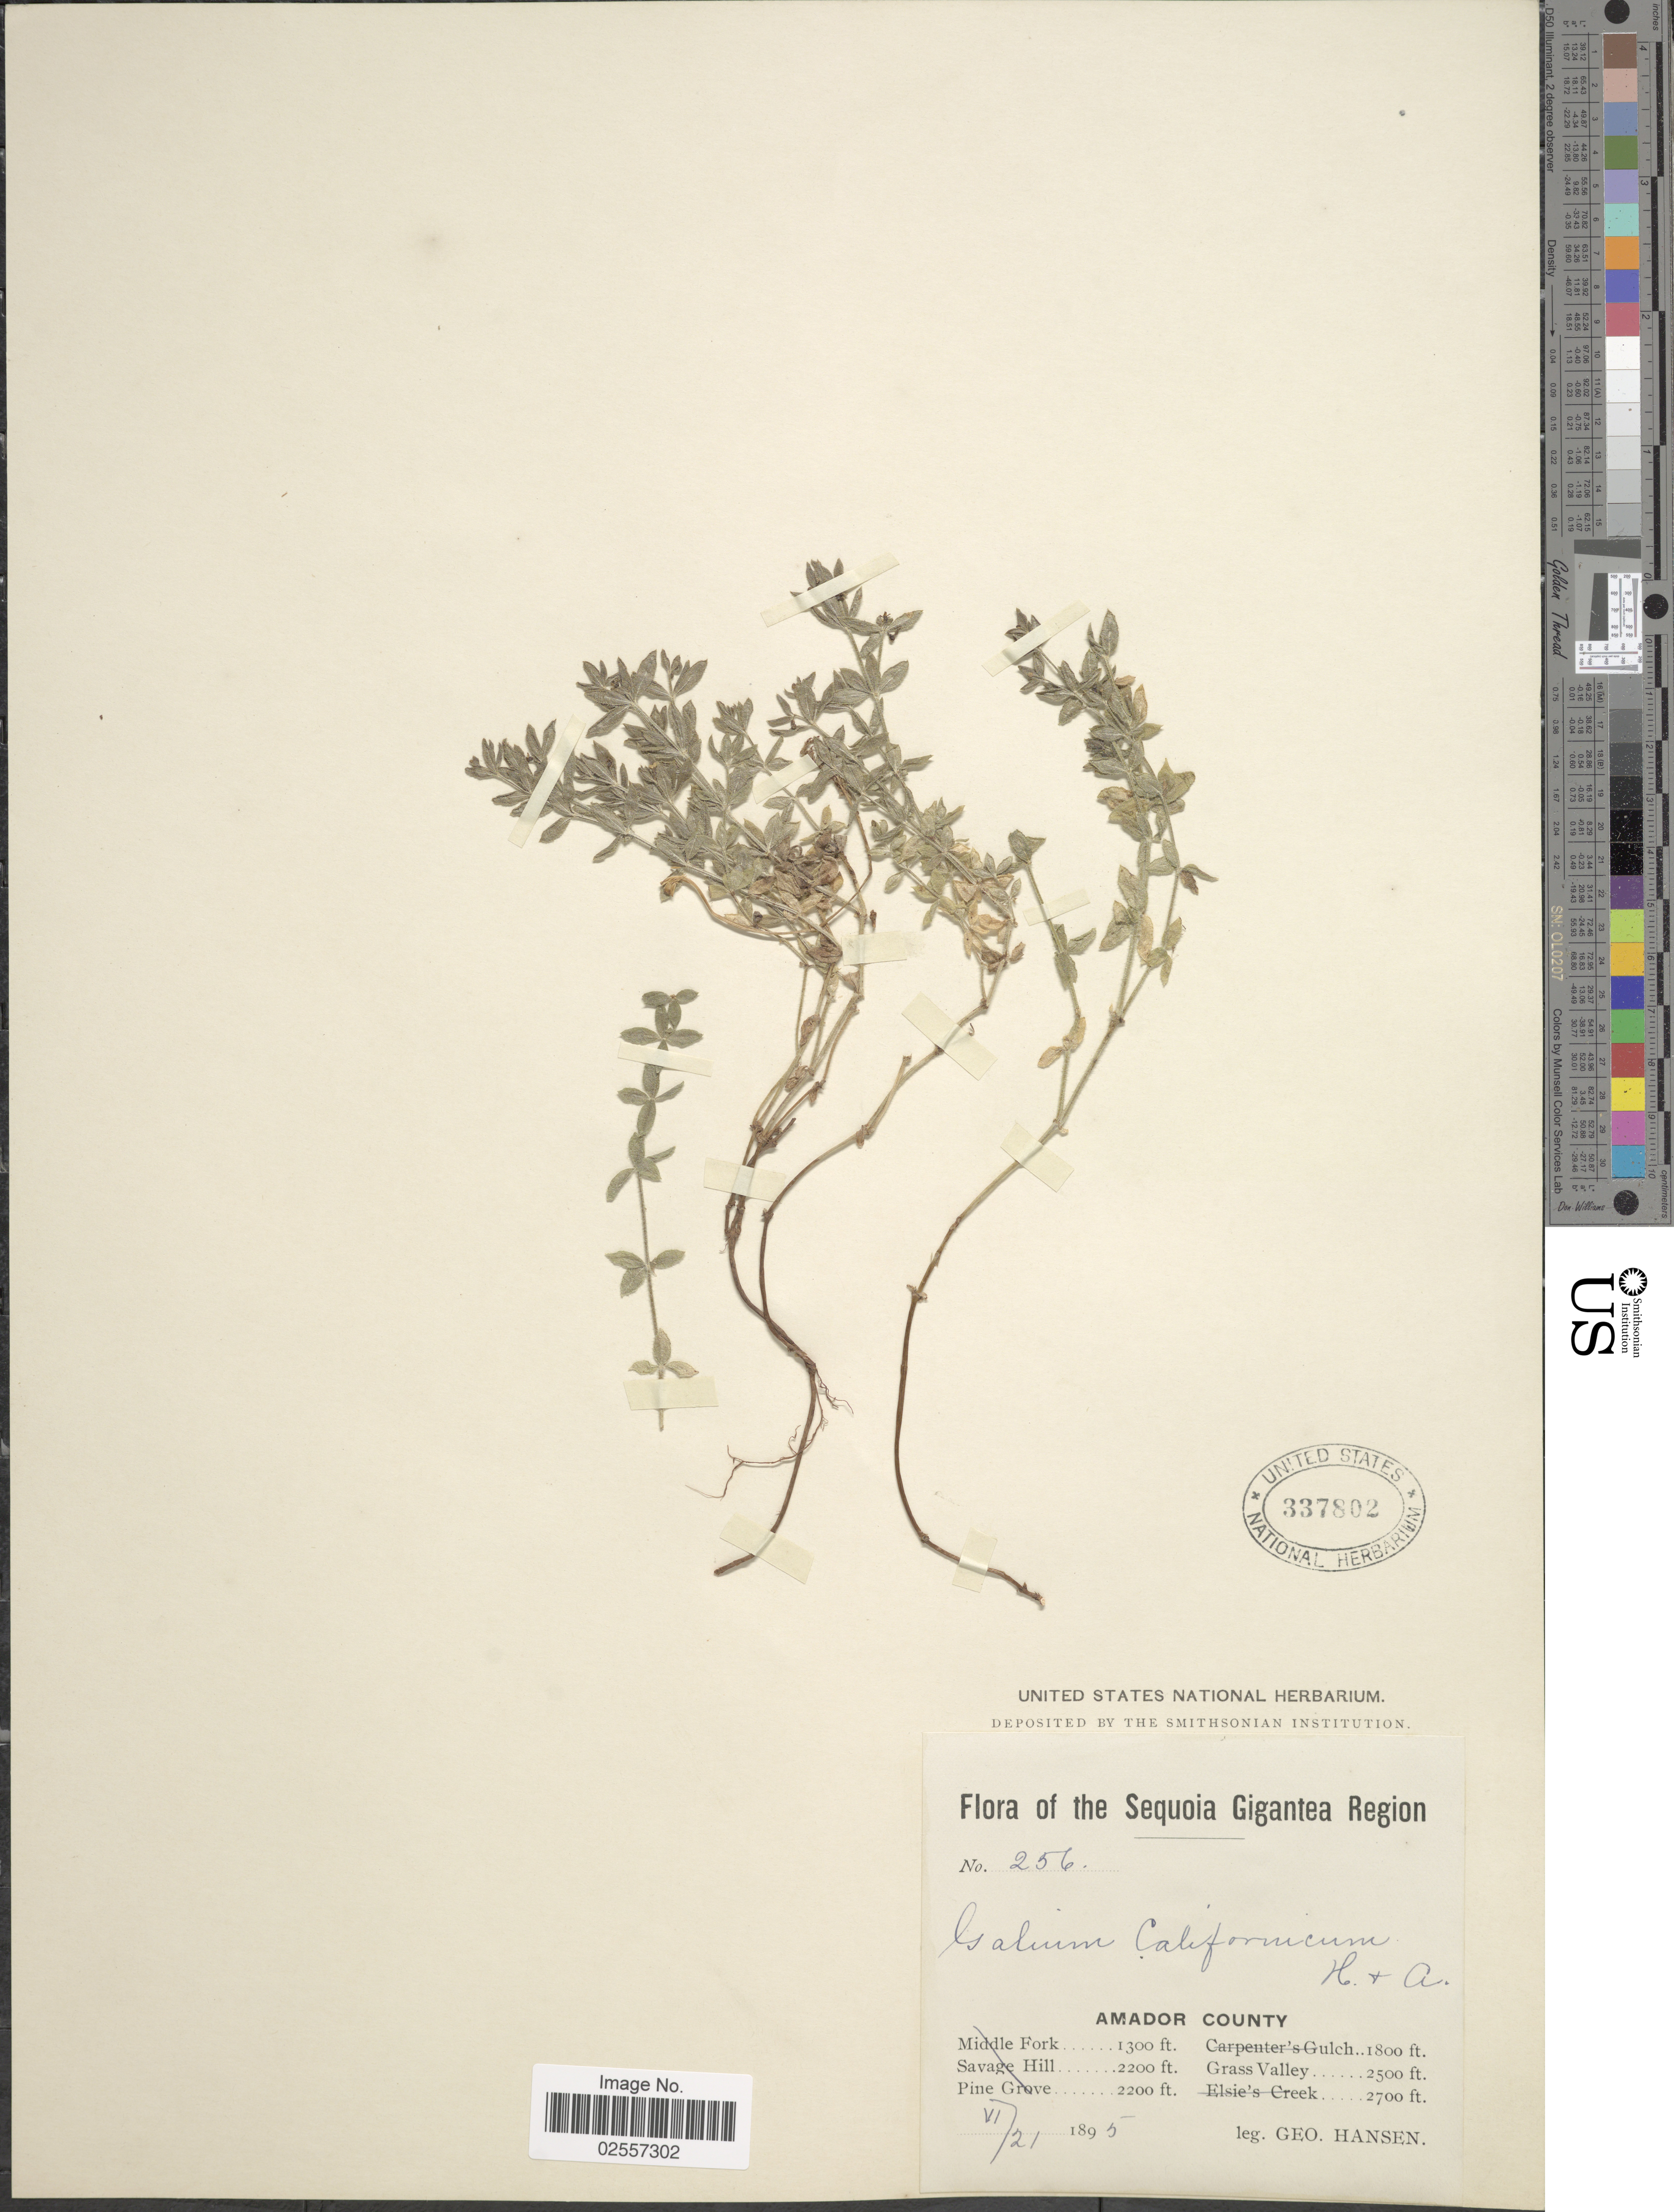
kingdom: Plantae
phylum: Tracheophyta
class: Magnoliopsida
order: Gentianales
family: Rubiaceae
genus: Galium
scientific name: Galium californicum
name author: Hook. & Arn.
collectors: G. Hansen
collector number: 256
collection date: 1895-06-21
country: United States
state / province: California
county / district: Amador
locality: Sequoia Gigantea Region. Amador County. Grass Valley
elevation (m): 762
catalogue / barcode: US 337802